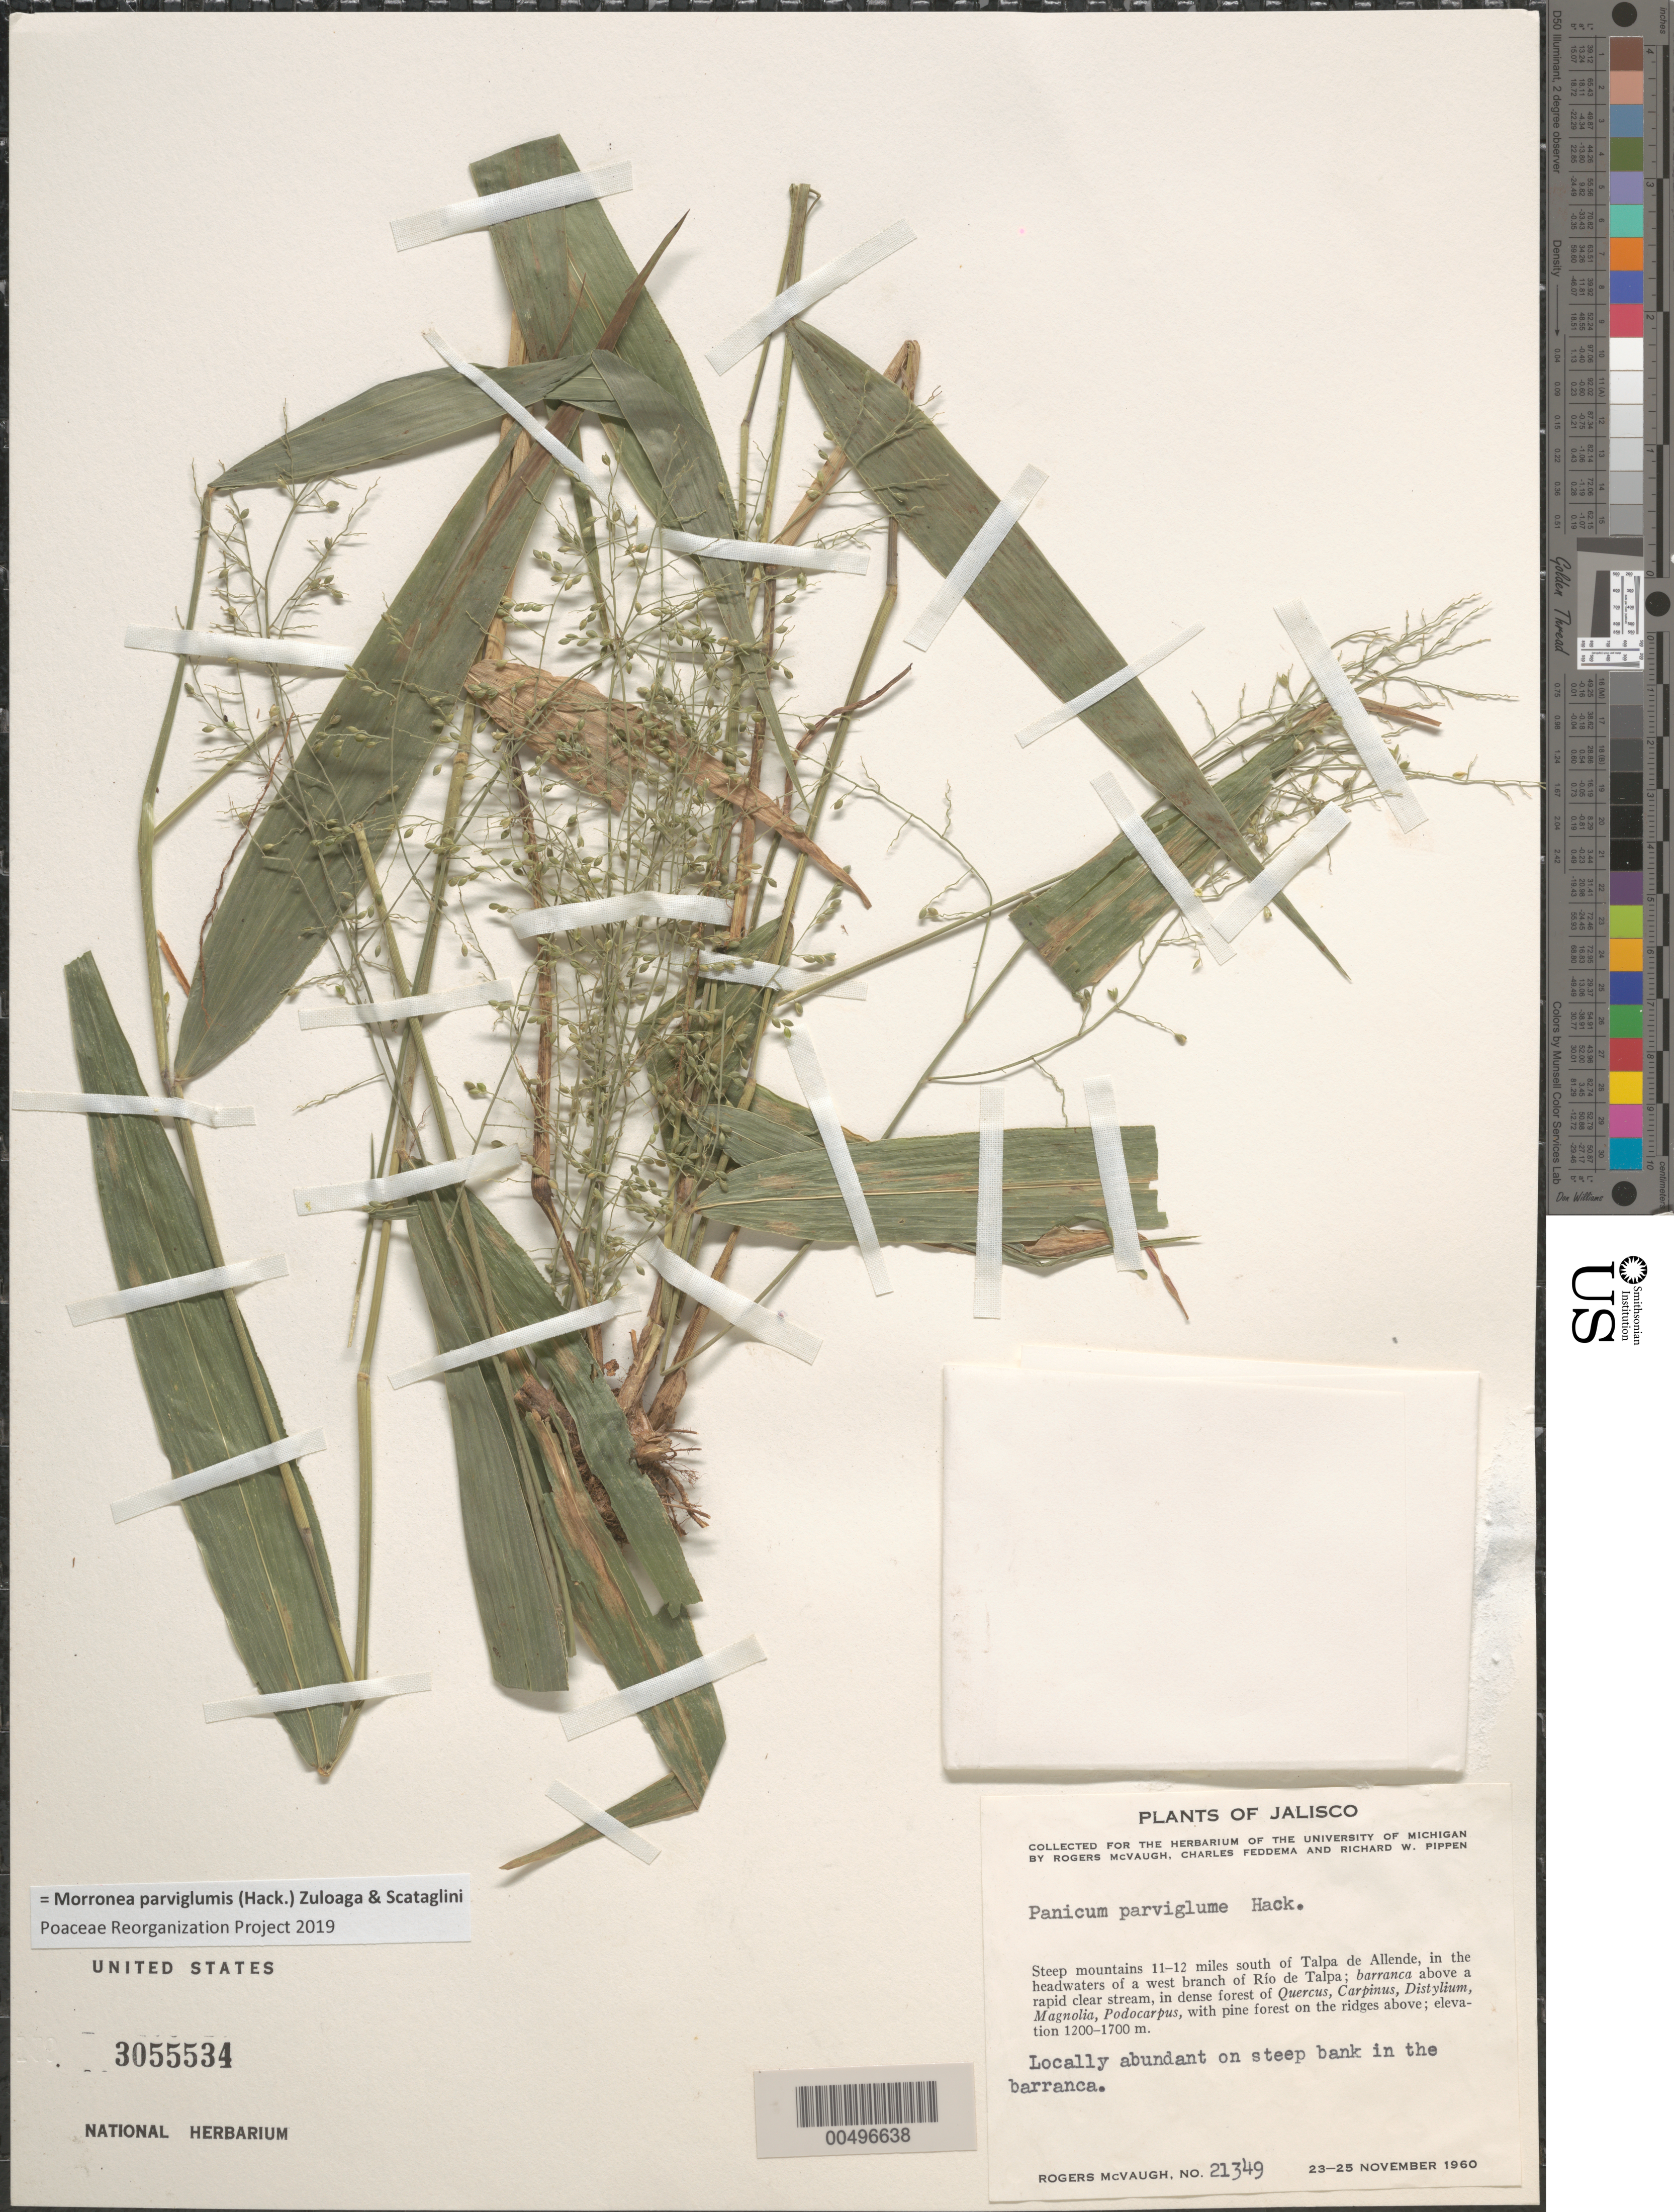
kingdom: Plantae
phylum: Tracheophyta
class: Liliopsida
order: Poales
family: Poaceae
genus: Morronea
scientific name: Morronea parviglumis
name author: (Hack.) Zuloaga & Scataglini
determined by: Poaceae Reorganization Project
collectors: R. McVaugh, C. Feddema & R. W. Pippen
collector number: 21349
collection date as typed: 23 Nov 1960 to 25 Nov 1960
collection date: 1960-11-23/1960-11-25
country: Mexico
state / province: Jalisco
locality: Mtns 11-12 mi S of Talpa de Allende, in the headwaters of a W branch of R¡o de Talpa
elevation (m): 1200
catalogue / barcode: US 3055534